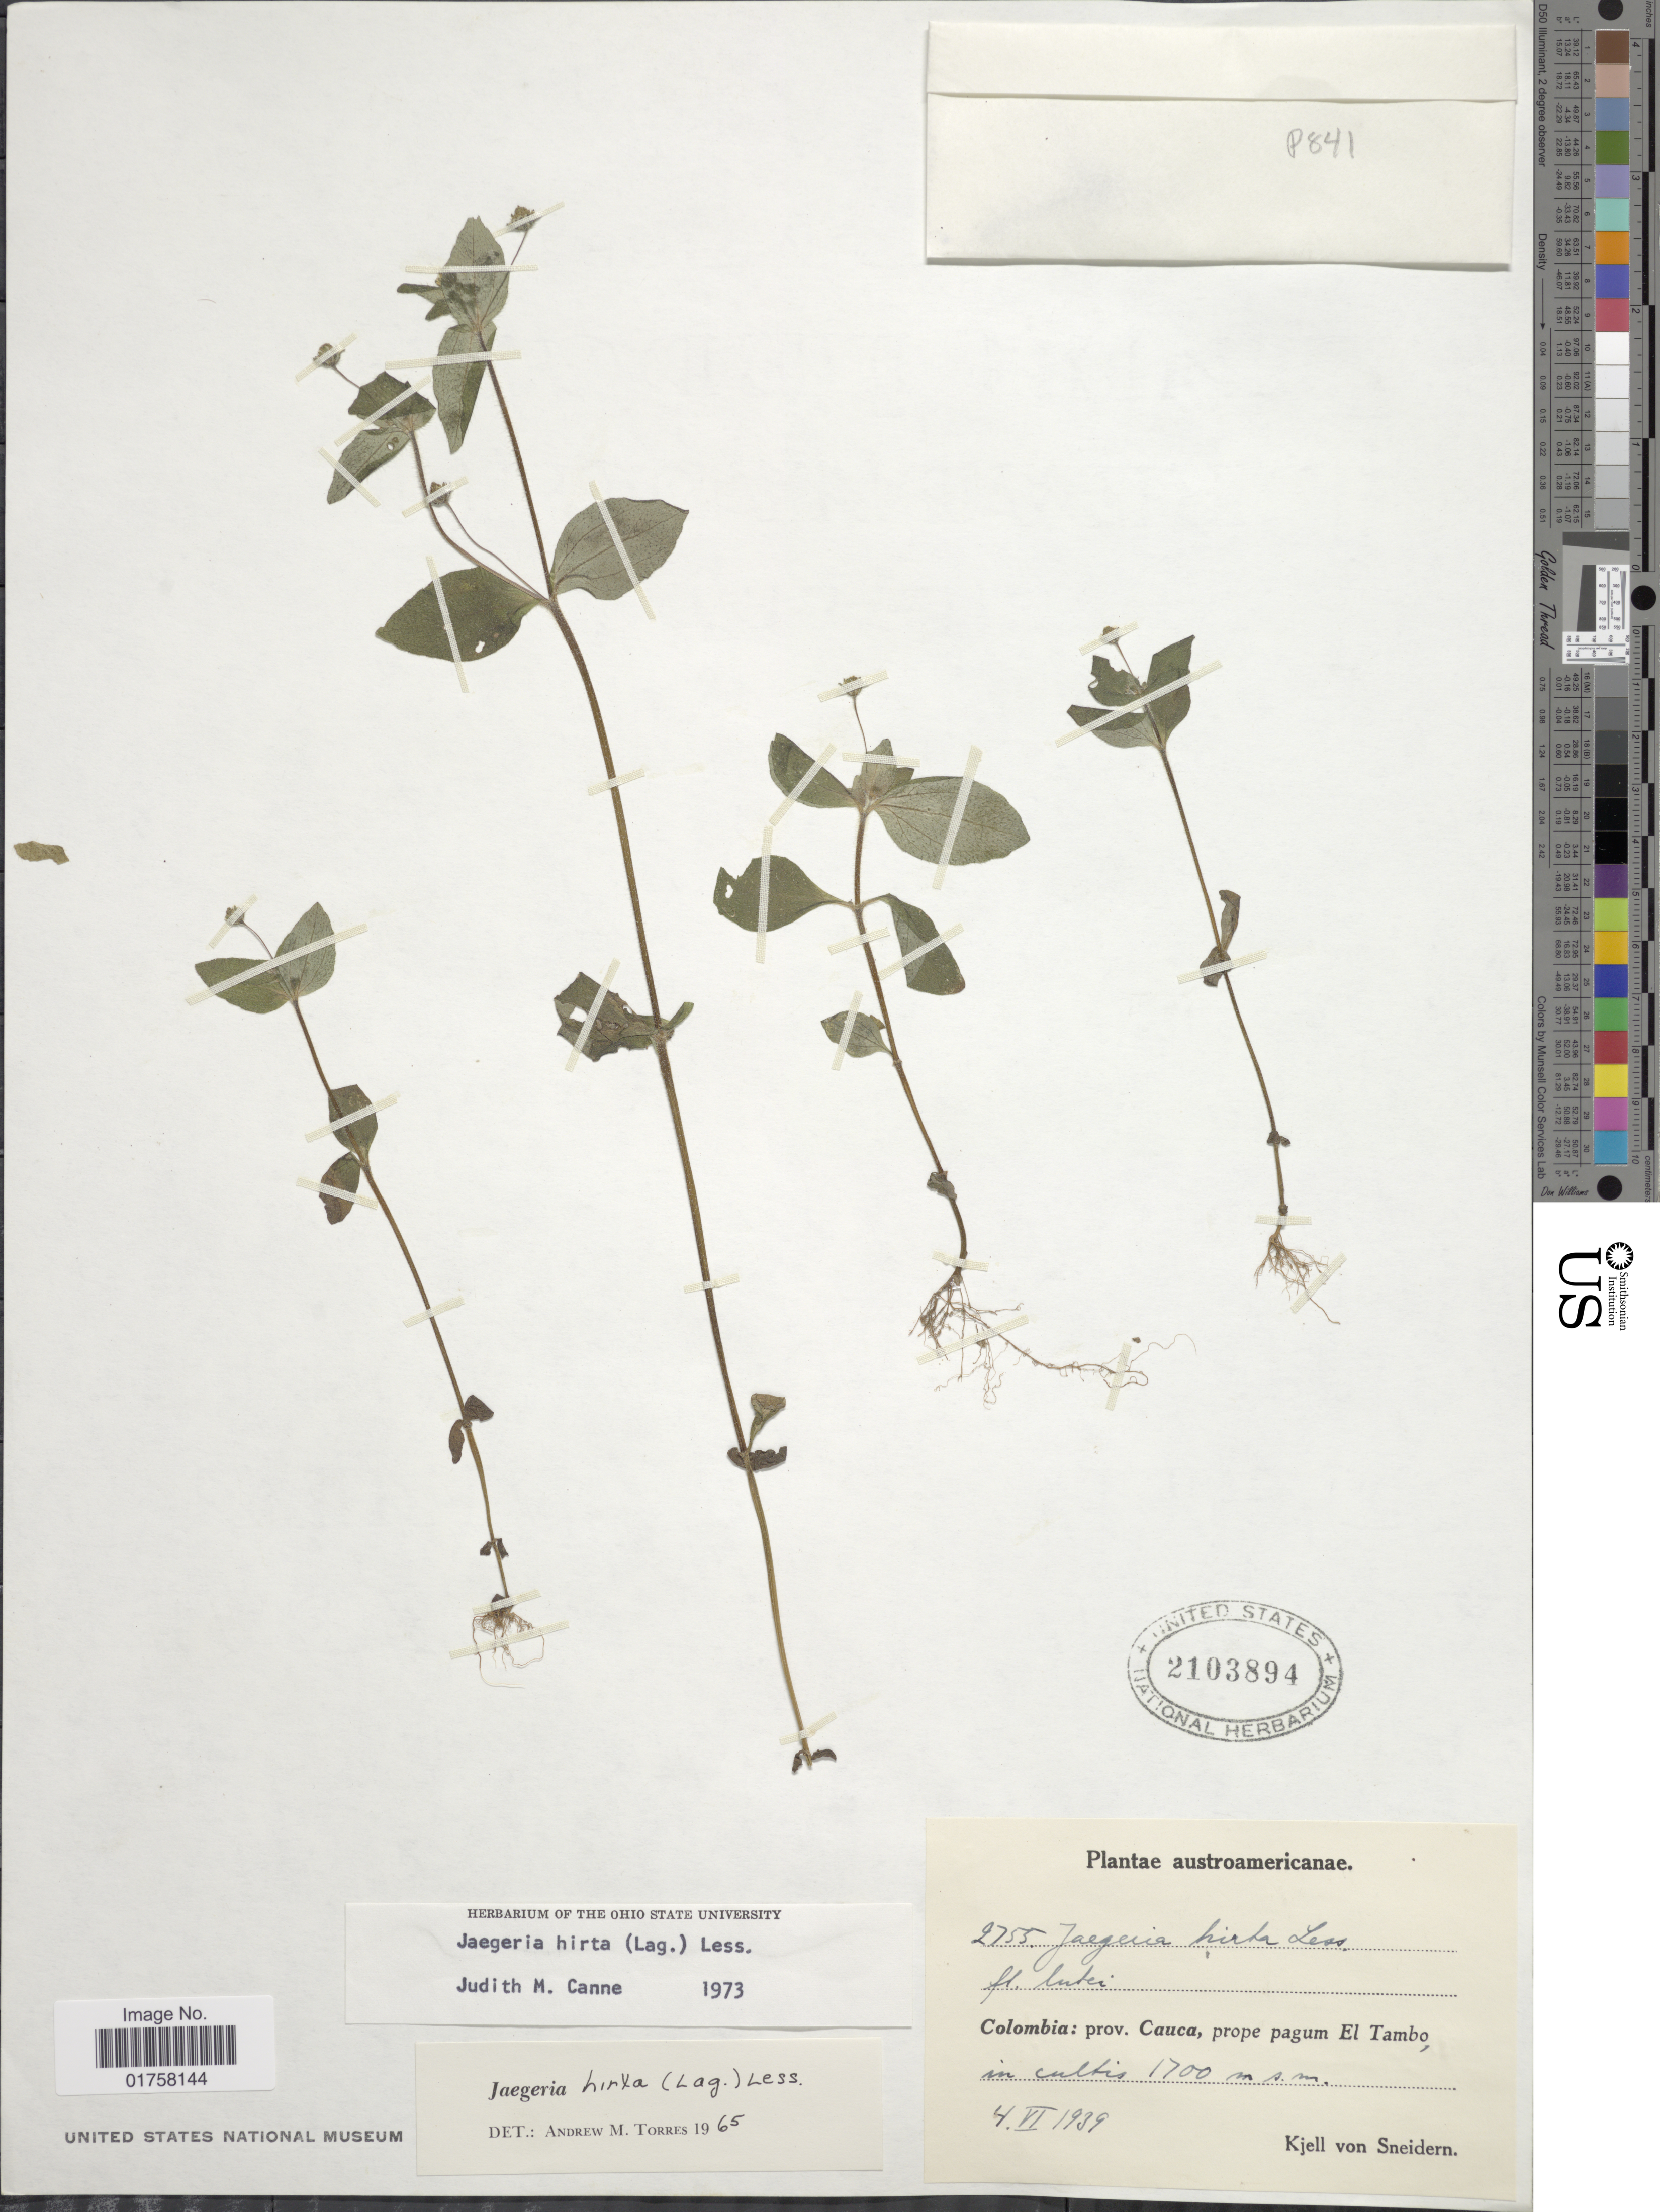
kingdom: Plantae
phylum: Tracheophyta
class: Magnoliopsida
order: Asterales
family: Asteraceae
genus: Jaegeria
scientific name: Jaegeria hirta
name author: (Lag.) Less.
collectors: K. von Sneidern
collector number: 2755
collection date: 1939-06-04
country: Colombia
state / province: Cauca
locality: Prope pagum El Tambo, in cultis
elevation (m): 1700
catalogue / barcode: US 2103894